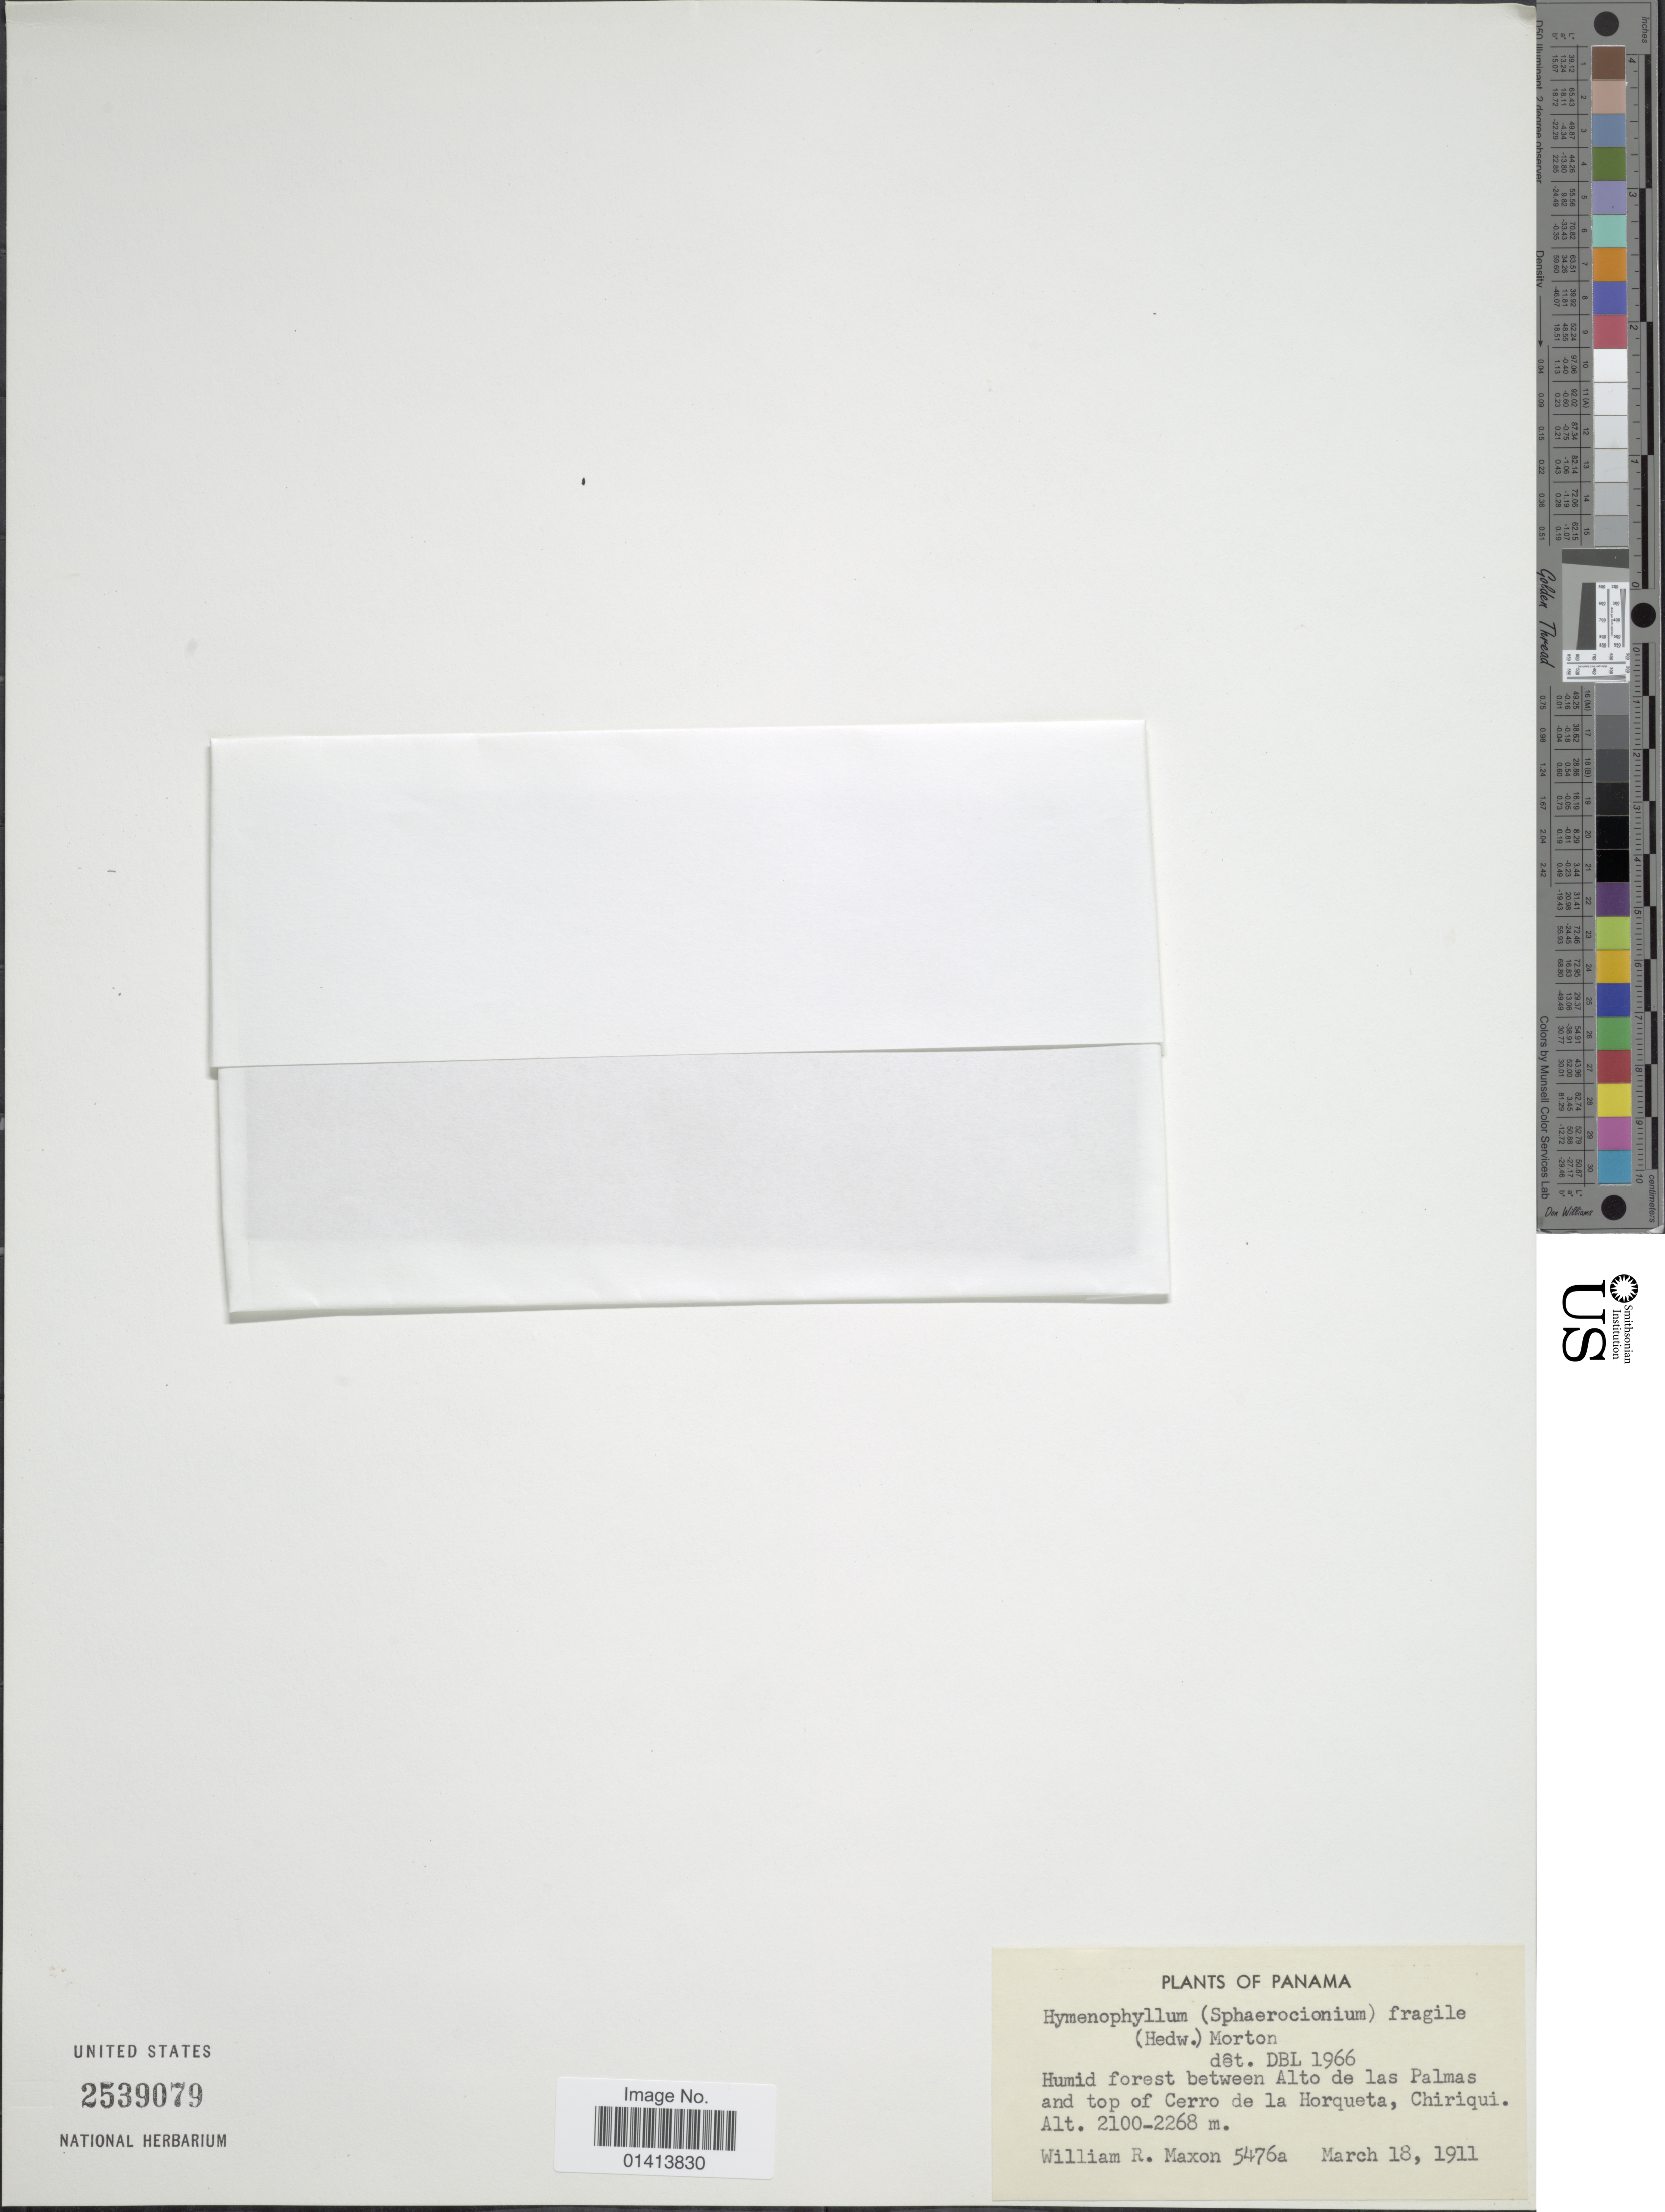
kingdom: Plantae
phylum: Tracheophyta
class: Polypodiopsida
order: Hymenophyllales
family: Hymenophyllaceae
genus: Hymenophyllum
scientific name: Hymenophyllum fragile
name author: (Hedw.) C.V. Morton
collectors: W. R. Maxon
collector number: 5476a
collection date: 1911-03-18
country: Panama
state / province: Chiriqui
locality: Humid forest between Alto de las Palmas and top of Cerro de la Horqueta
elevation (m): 2100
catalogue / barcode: US 2539079